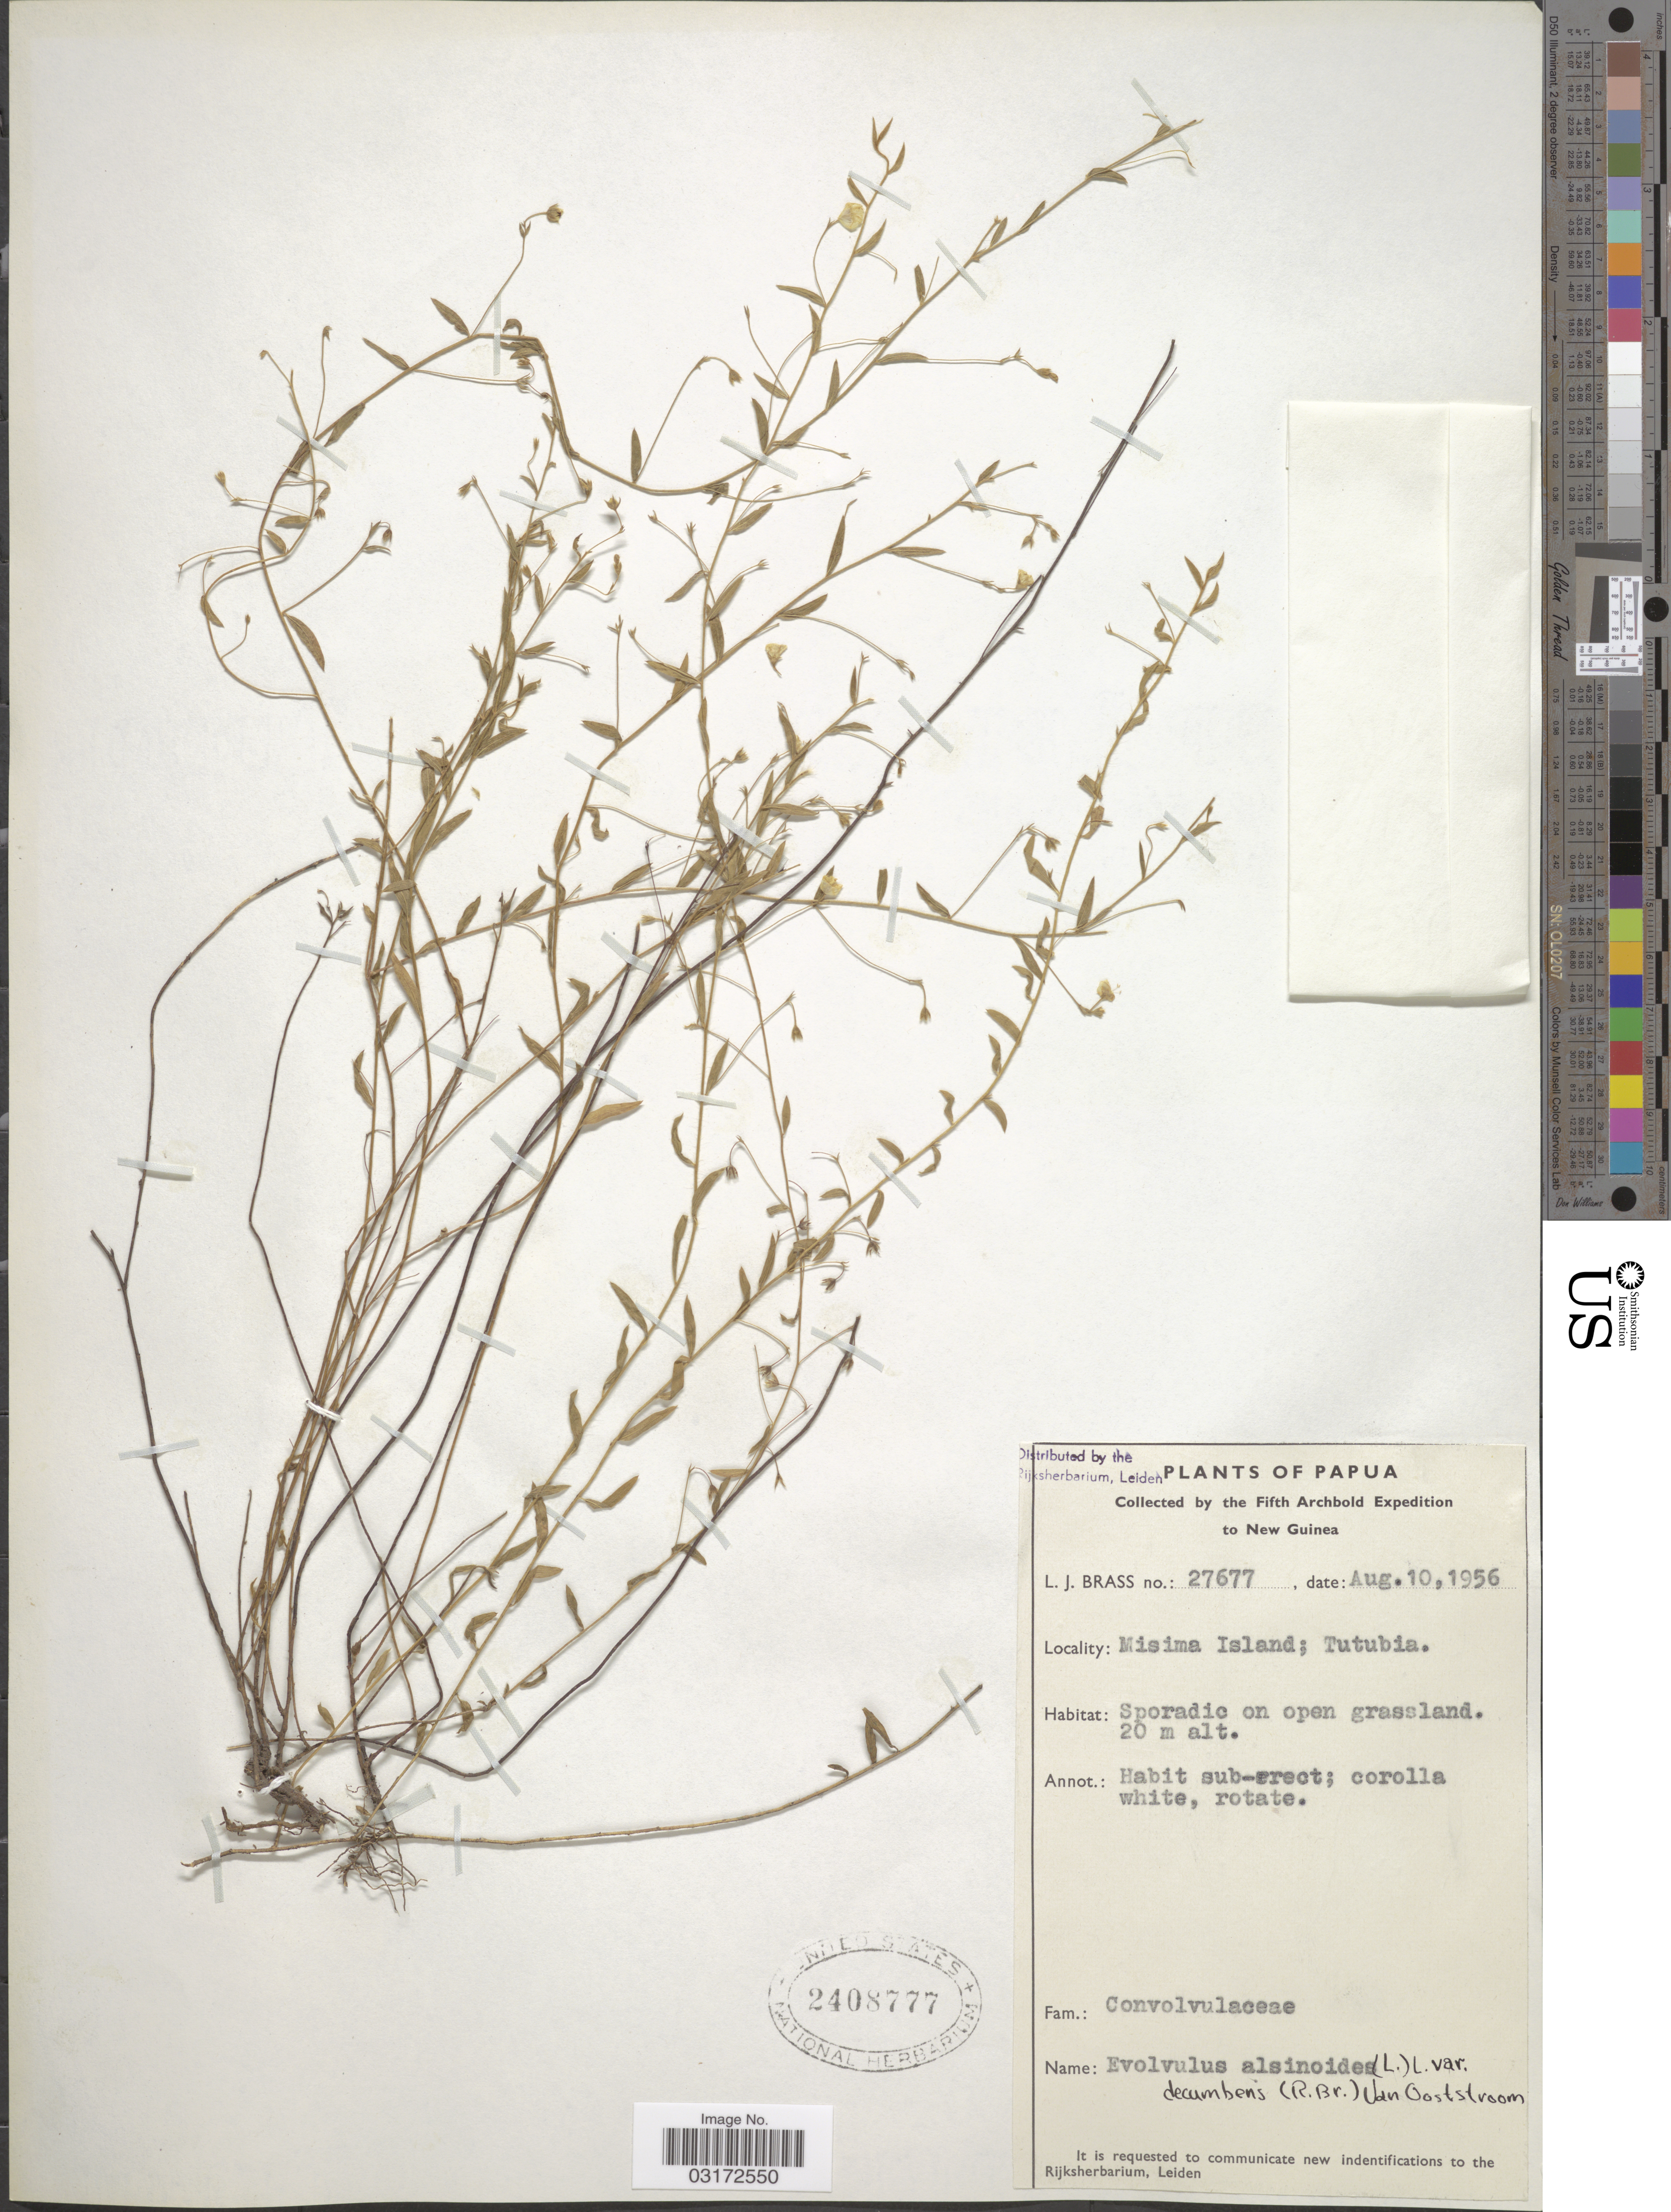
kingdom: Plantae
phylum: Tracheophyta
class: Magnoliopsida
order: Solanales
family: Convolvulaceae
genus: Evolvulus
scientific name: Evolvulus alsinoides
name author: (L.) L.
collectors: L. J. Brass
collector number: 27677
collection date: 1956-08-10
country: Papua New Guinea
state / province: Milne Bay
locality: Papua. New Guinea. Misima Island; Tutubia.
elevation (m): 20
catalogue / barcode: US 2408777